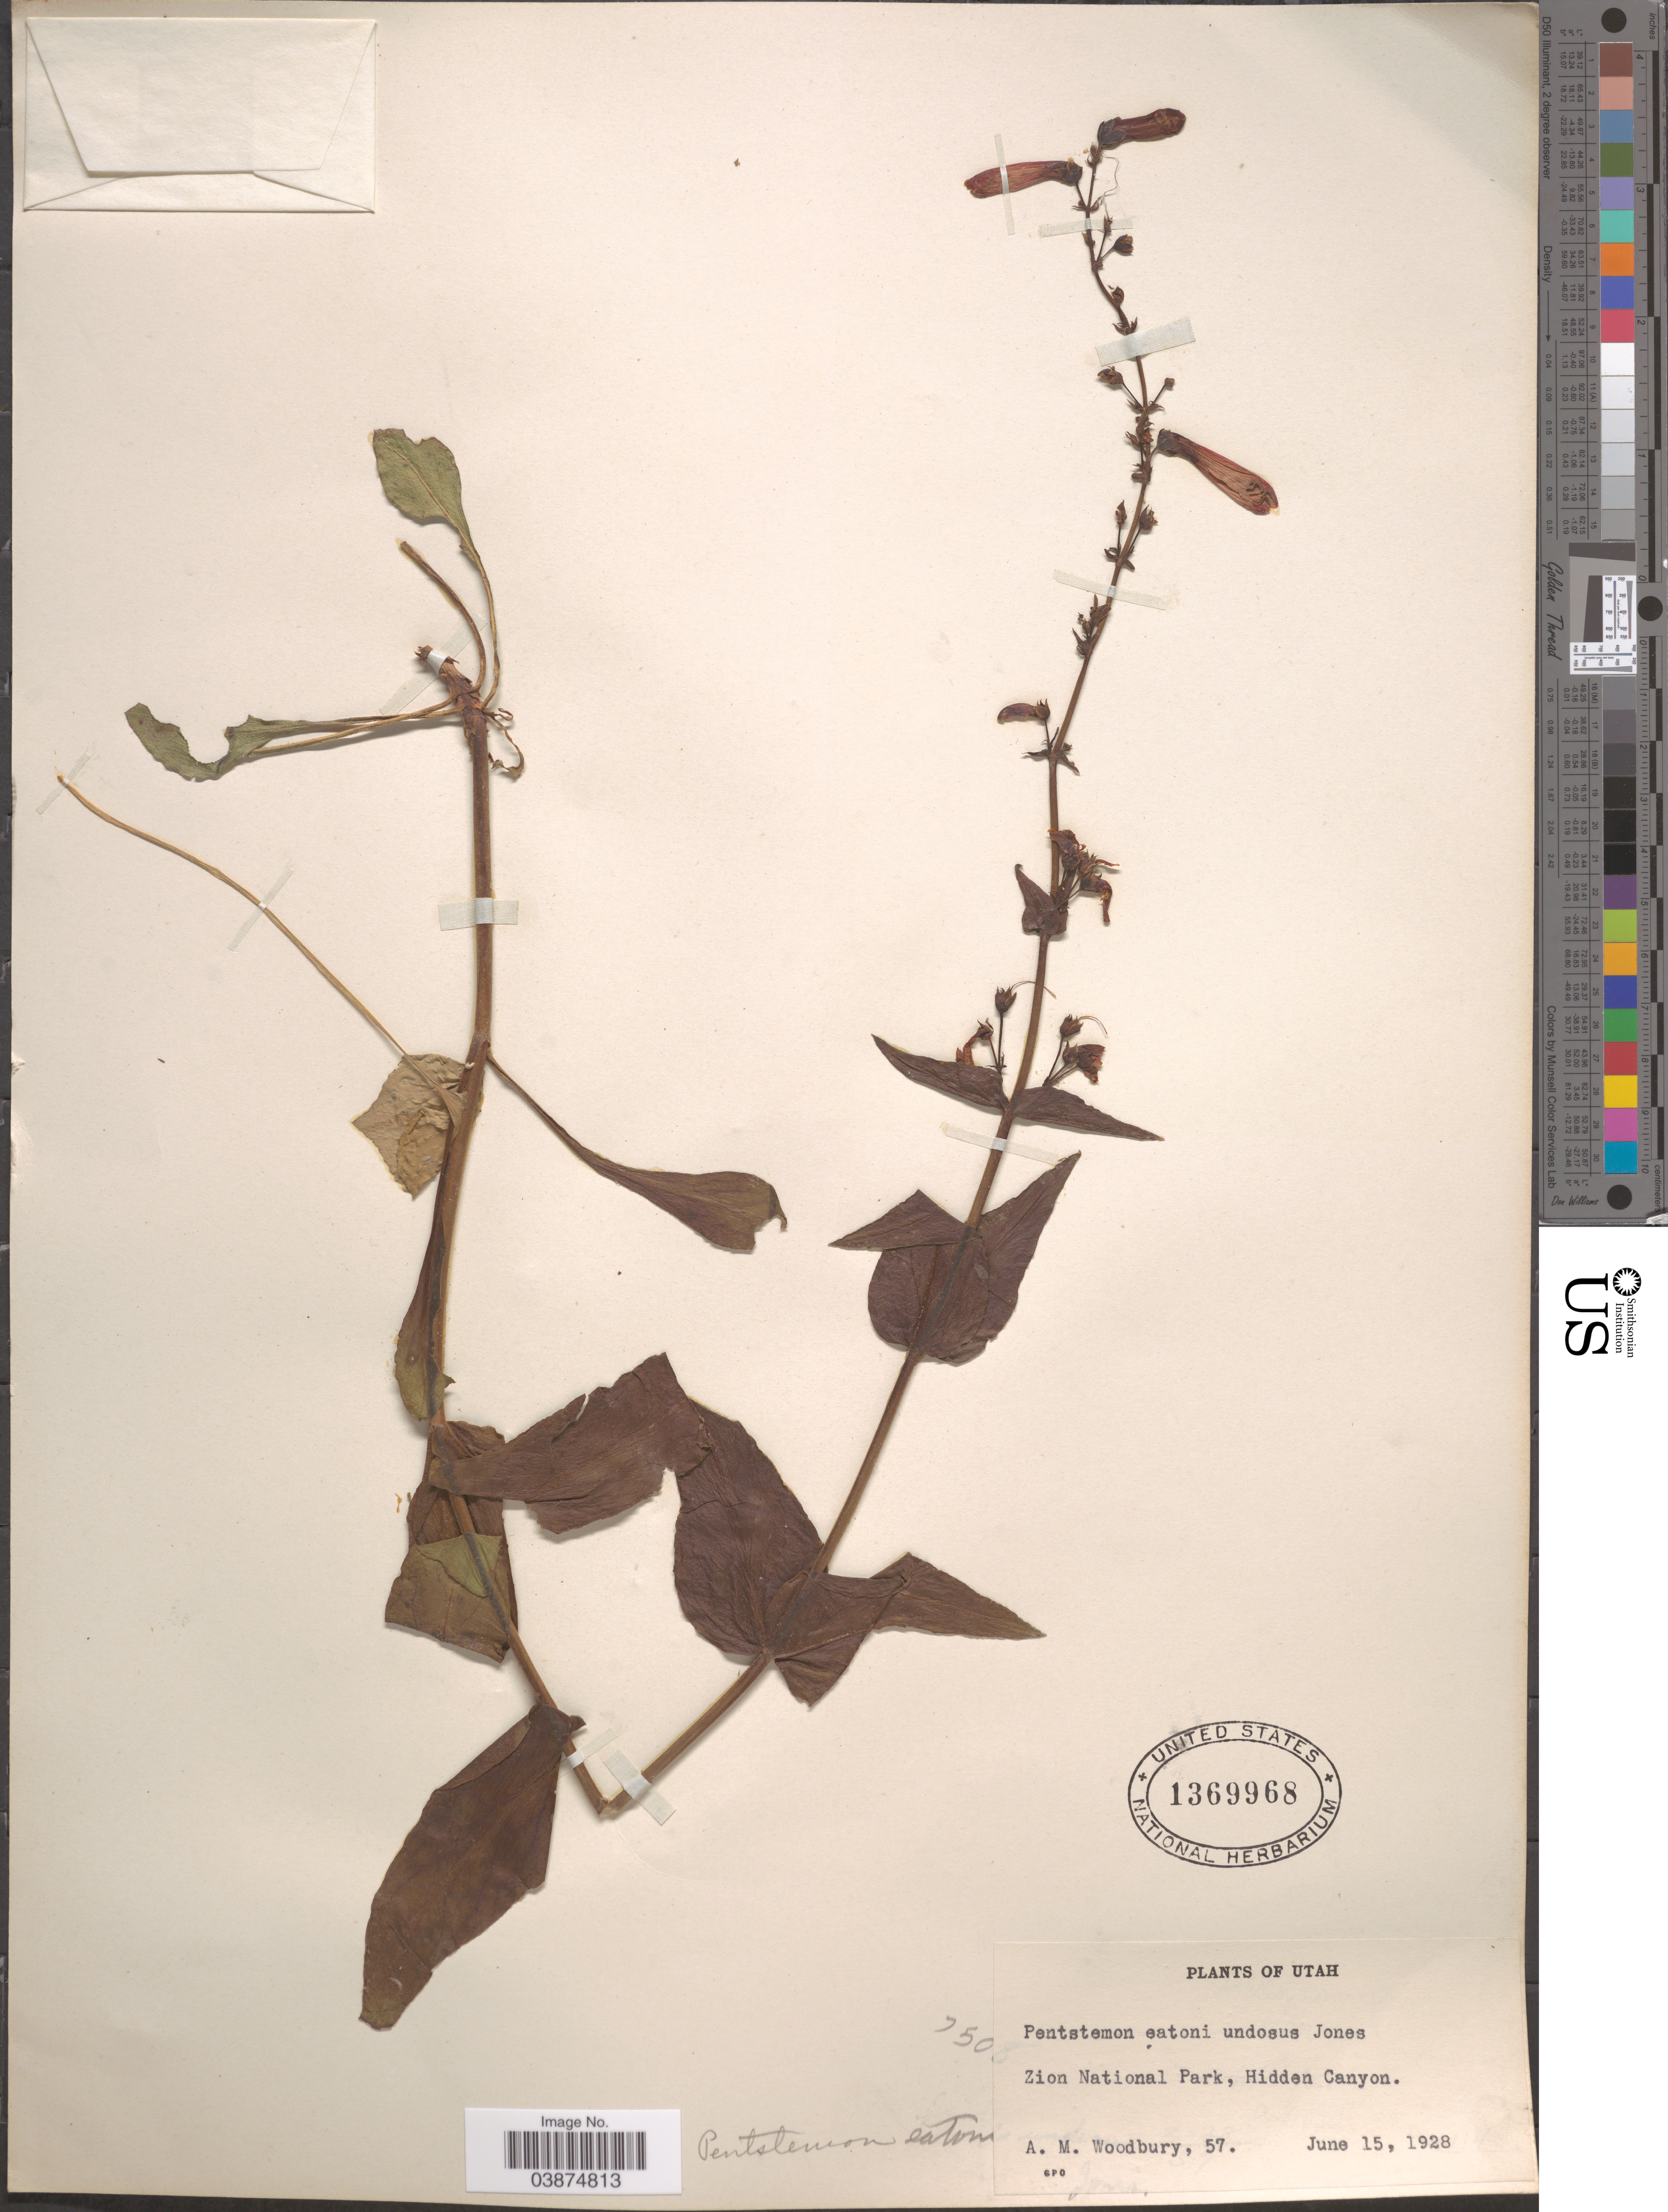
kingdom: Plantae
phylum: Tracheophyta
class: Magnoliopsida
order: Lamiales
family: Plantaginaceae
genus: Penstemon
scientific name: Penstemon eatonii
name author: A. Gray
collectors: A. M. Woodbury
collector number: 57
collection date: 1928-06-15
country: United States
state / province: Utah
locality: Zion National Park, Hidden Canyon.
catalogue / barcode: US 1369968